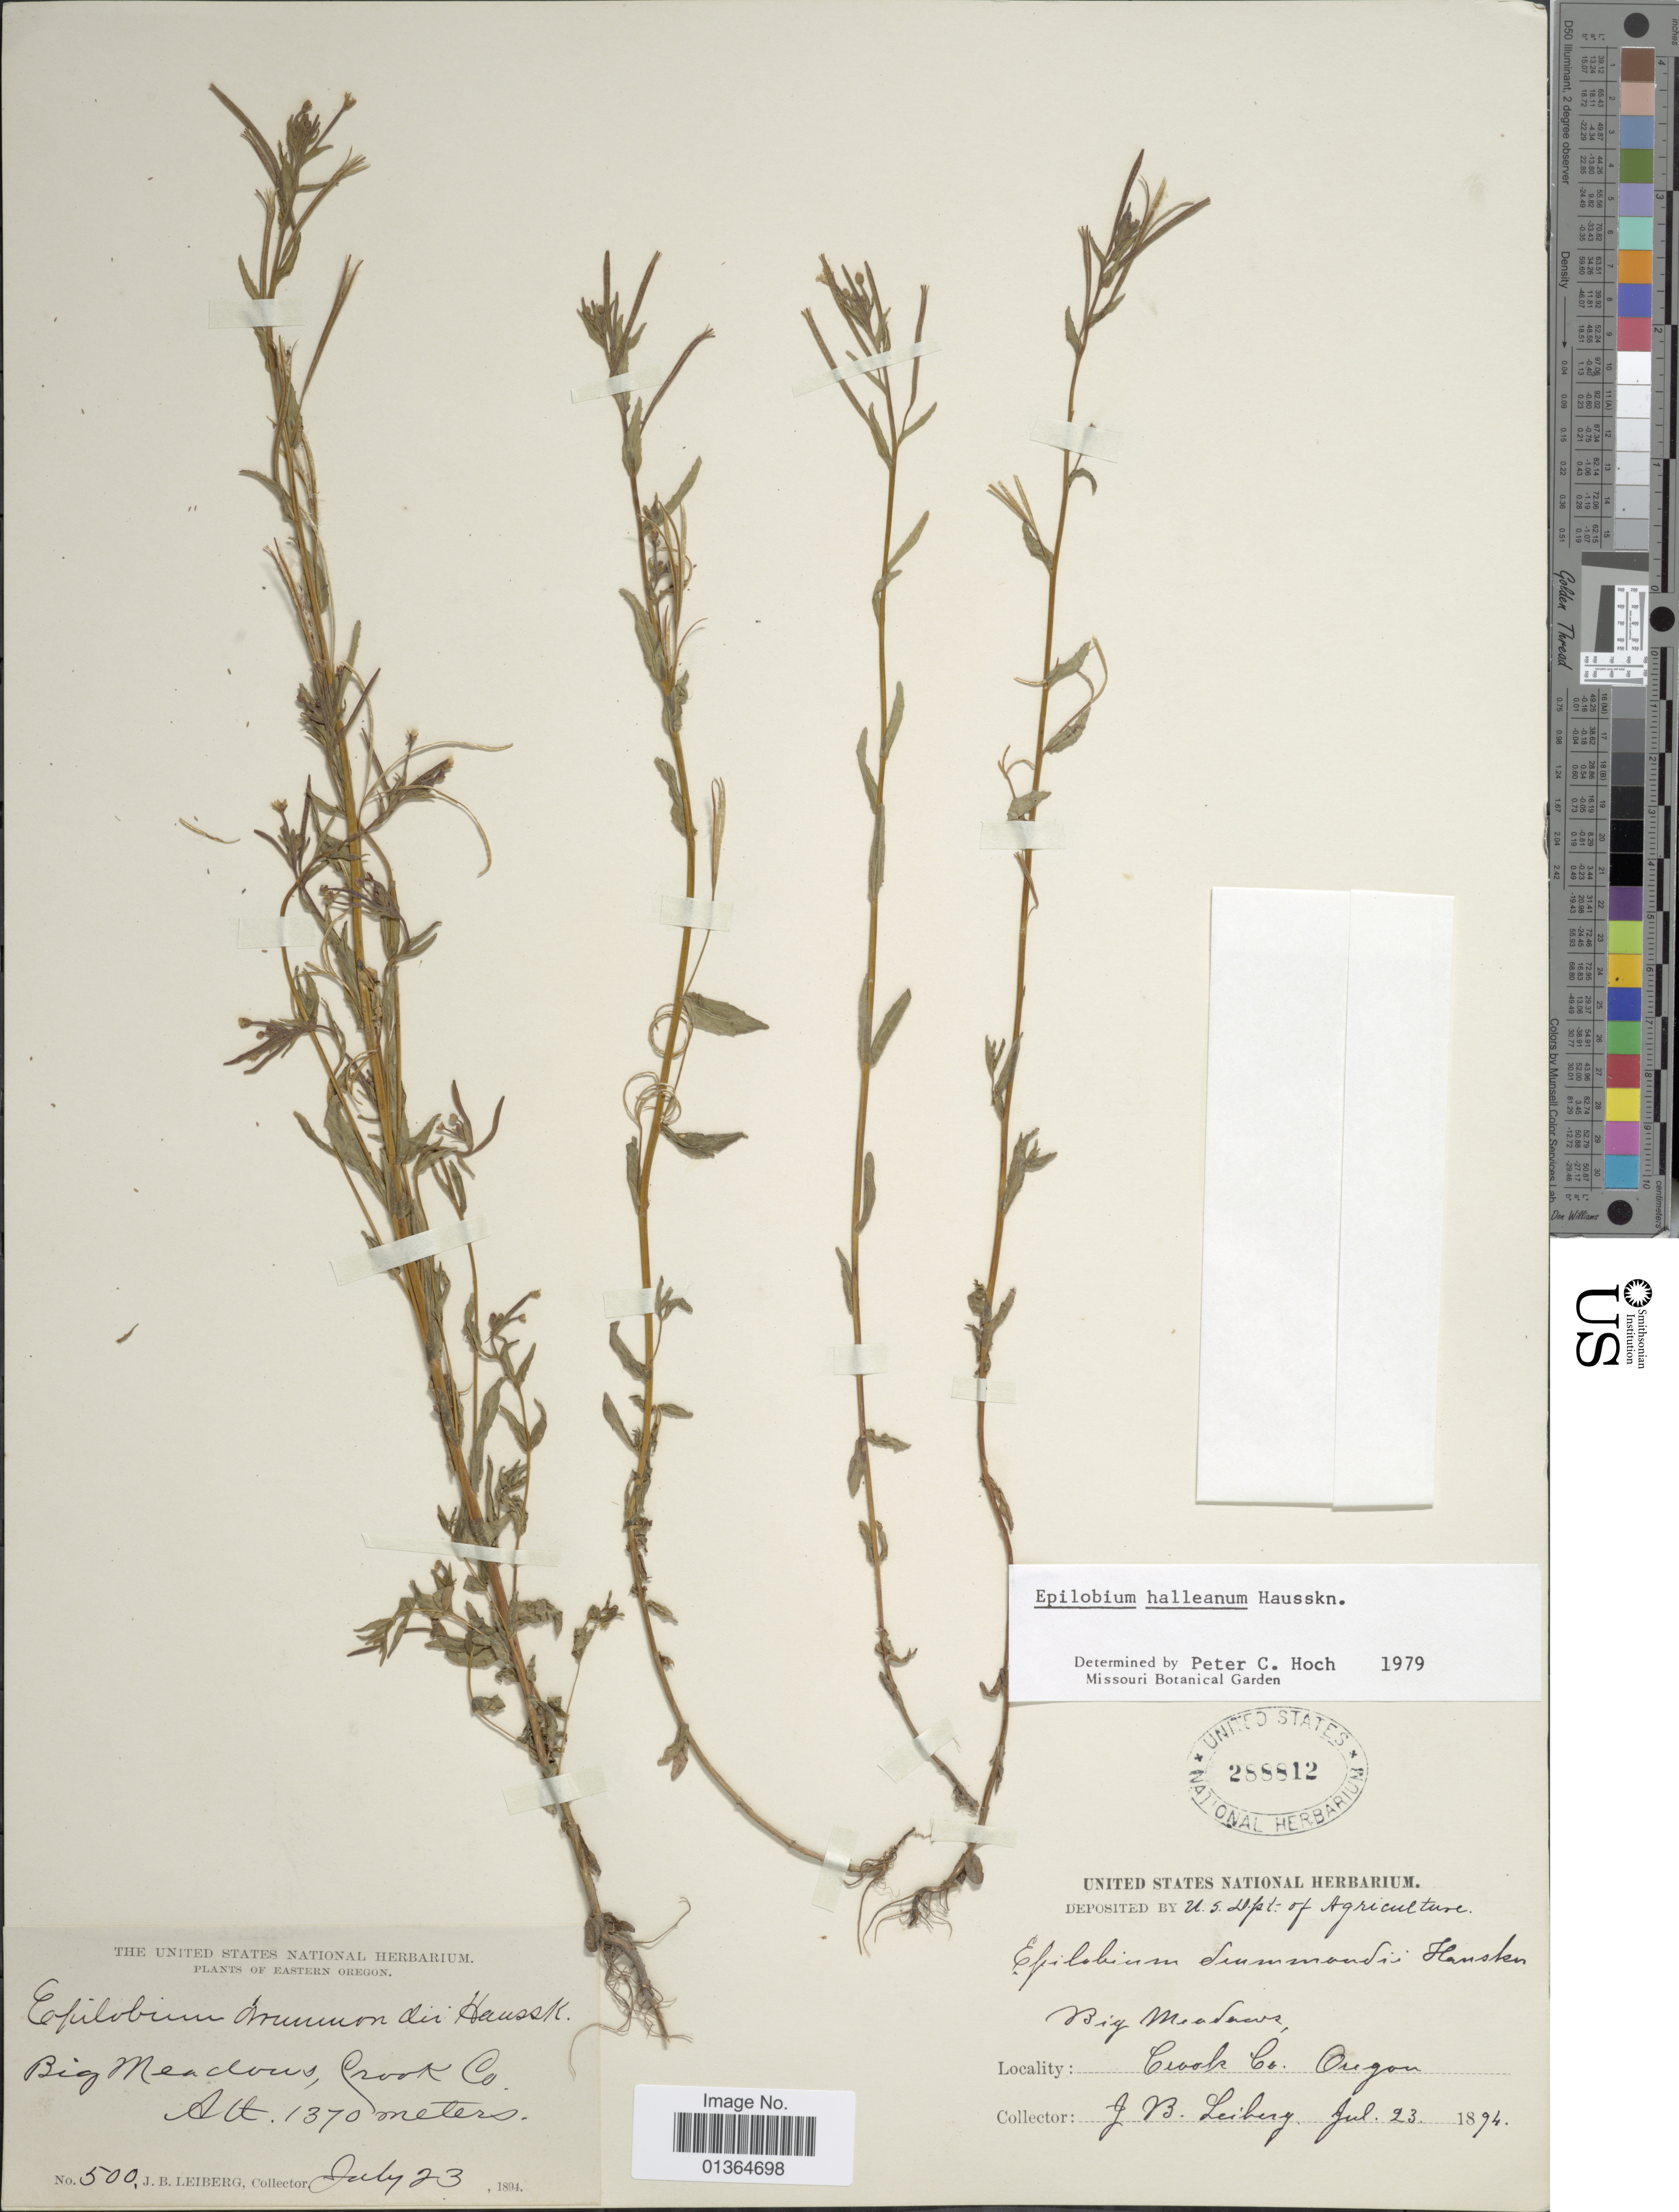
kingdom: Plantae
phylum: Tracheophyta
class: Magnoliopsida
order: Myrtales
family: Onagraceae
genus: Epilobium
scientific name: Epilobium hallianum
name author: Hausskn.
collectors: J. B. Leiberg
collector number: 500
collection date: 1894-07-23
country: United States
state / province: Oregon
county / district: Crook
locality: Eastern Oregon. Big Meadows, Crook Co.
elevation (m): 1370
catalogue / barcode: US 288812